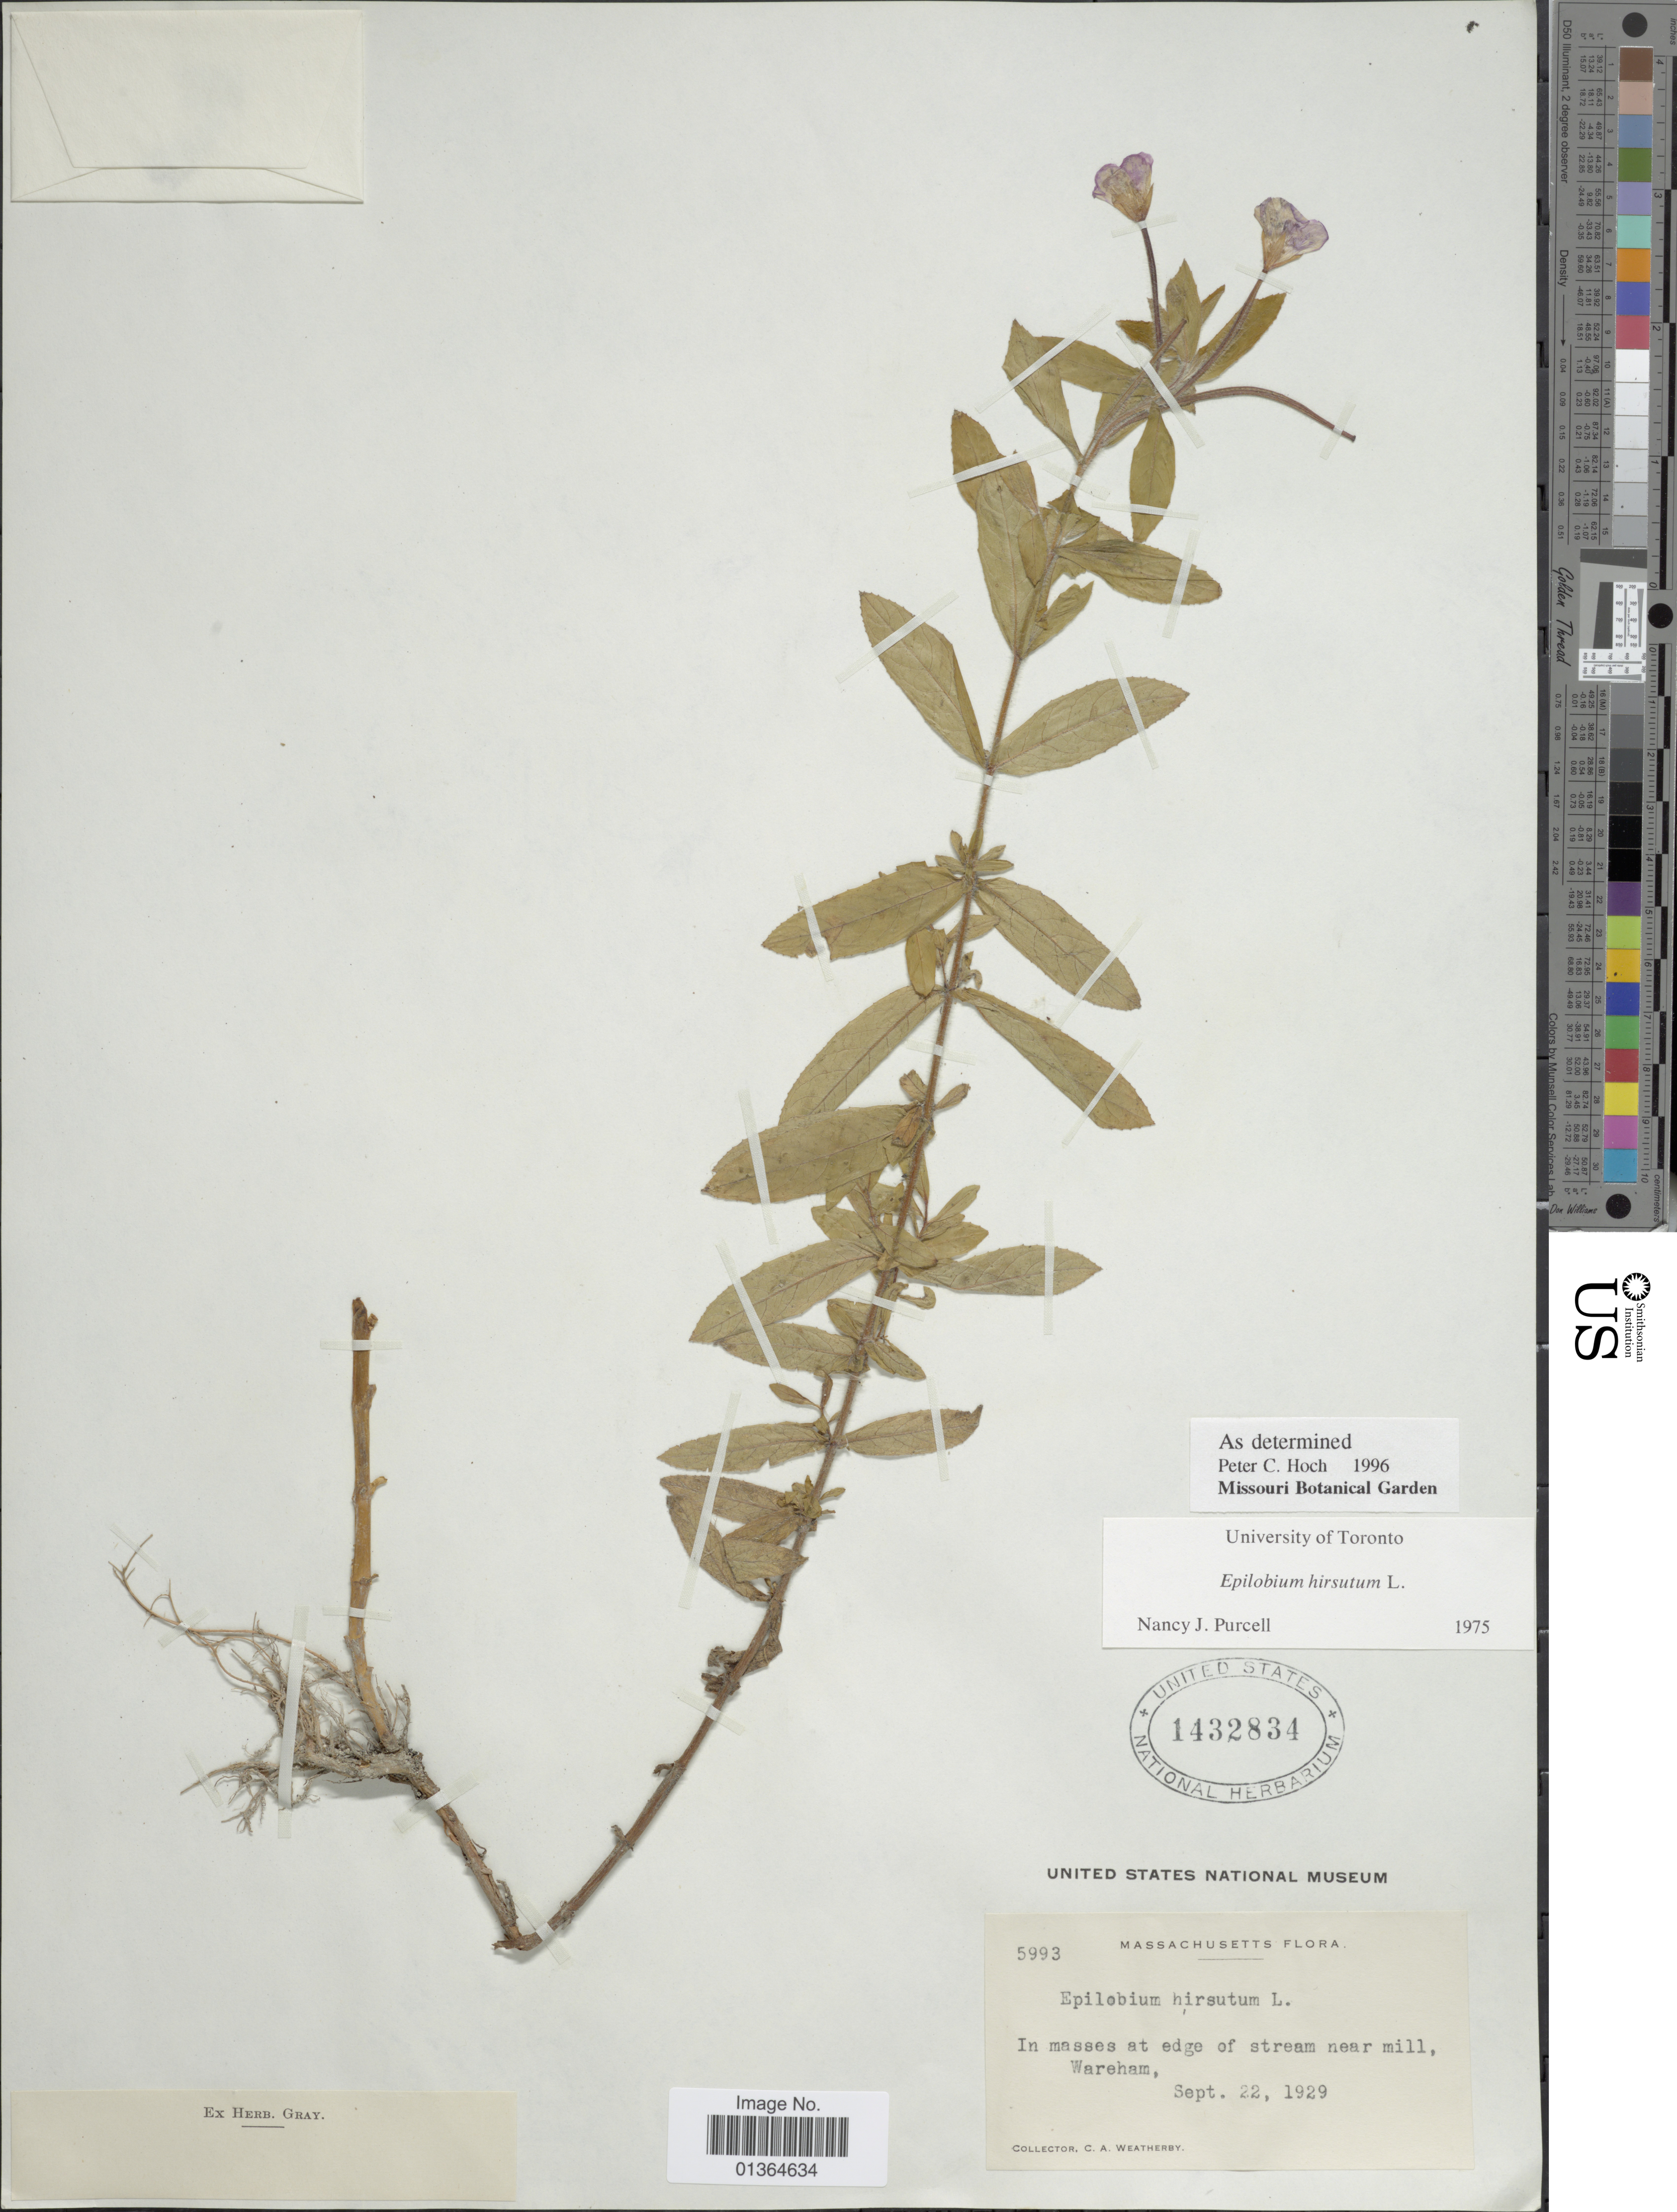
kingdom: Plantae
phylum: Tracheophyta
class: Magnoliopsida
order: Myrtales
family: Onagraceae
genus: Epilobium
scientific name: Epilobium hirsutum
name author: L.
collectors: C. A. Weatherby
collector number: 5993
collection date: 1929-09-22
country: United States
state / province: Massachusetts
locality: In masses at edge of stream near mill, Wareham.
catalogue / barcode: US 1432834